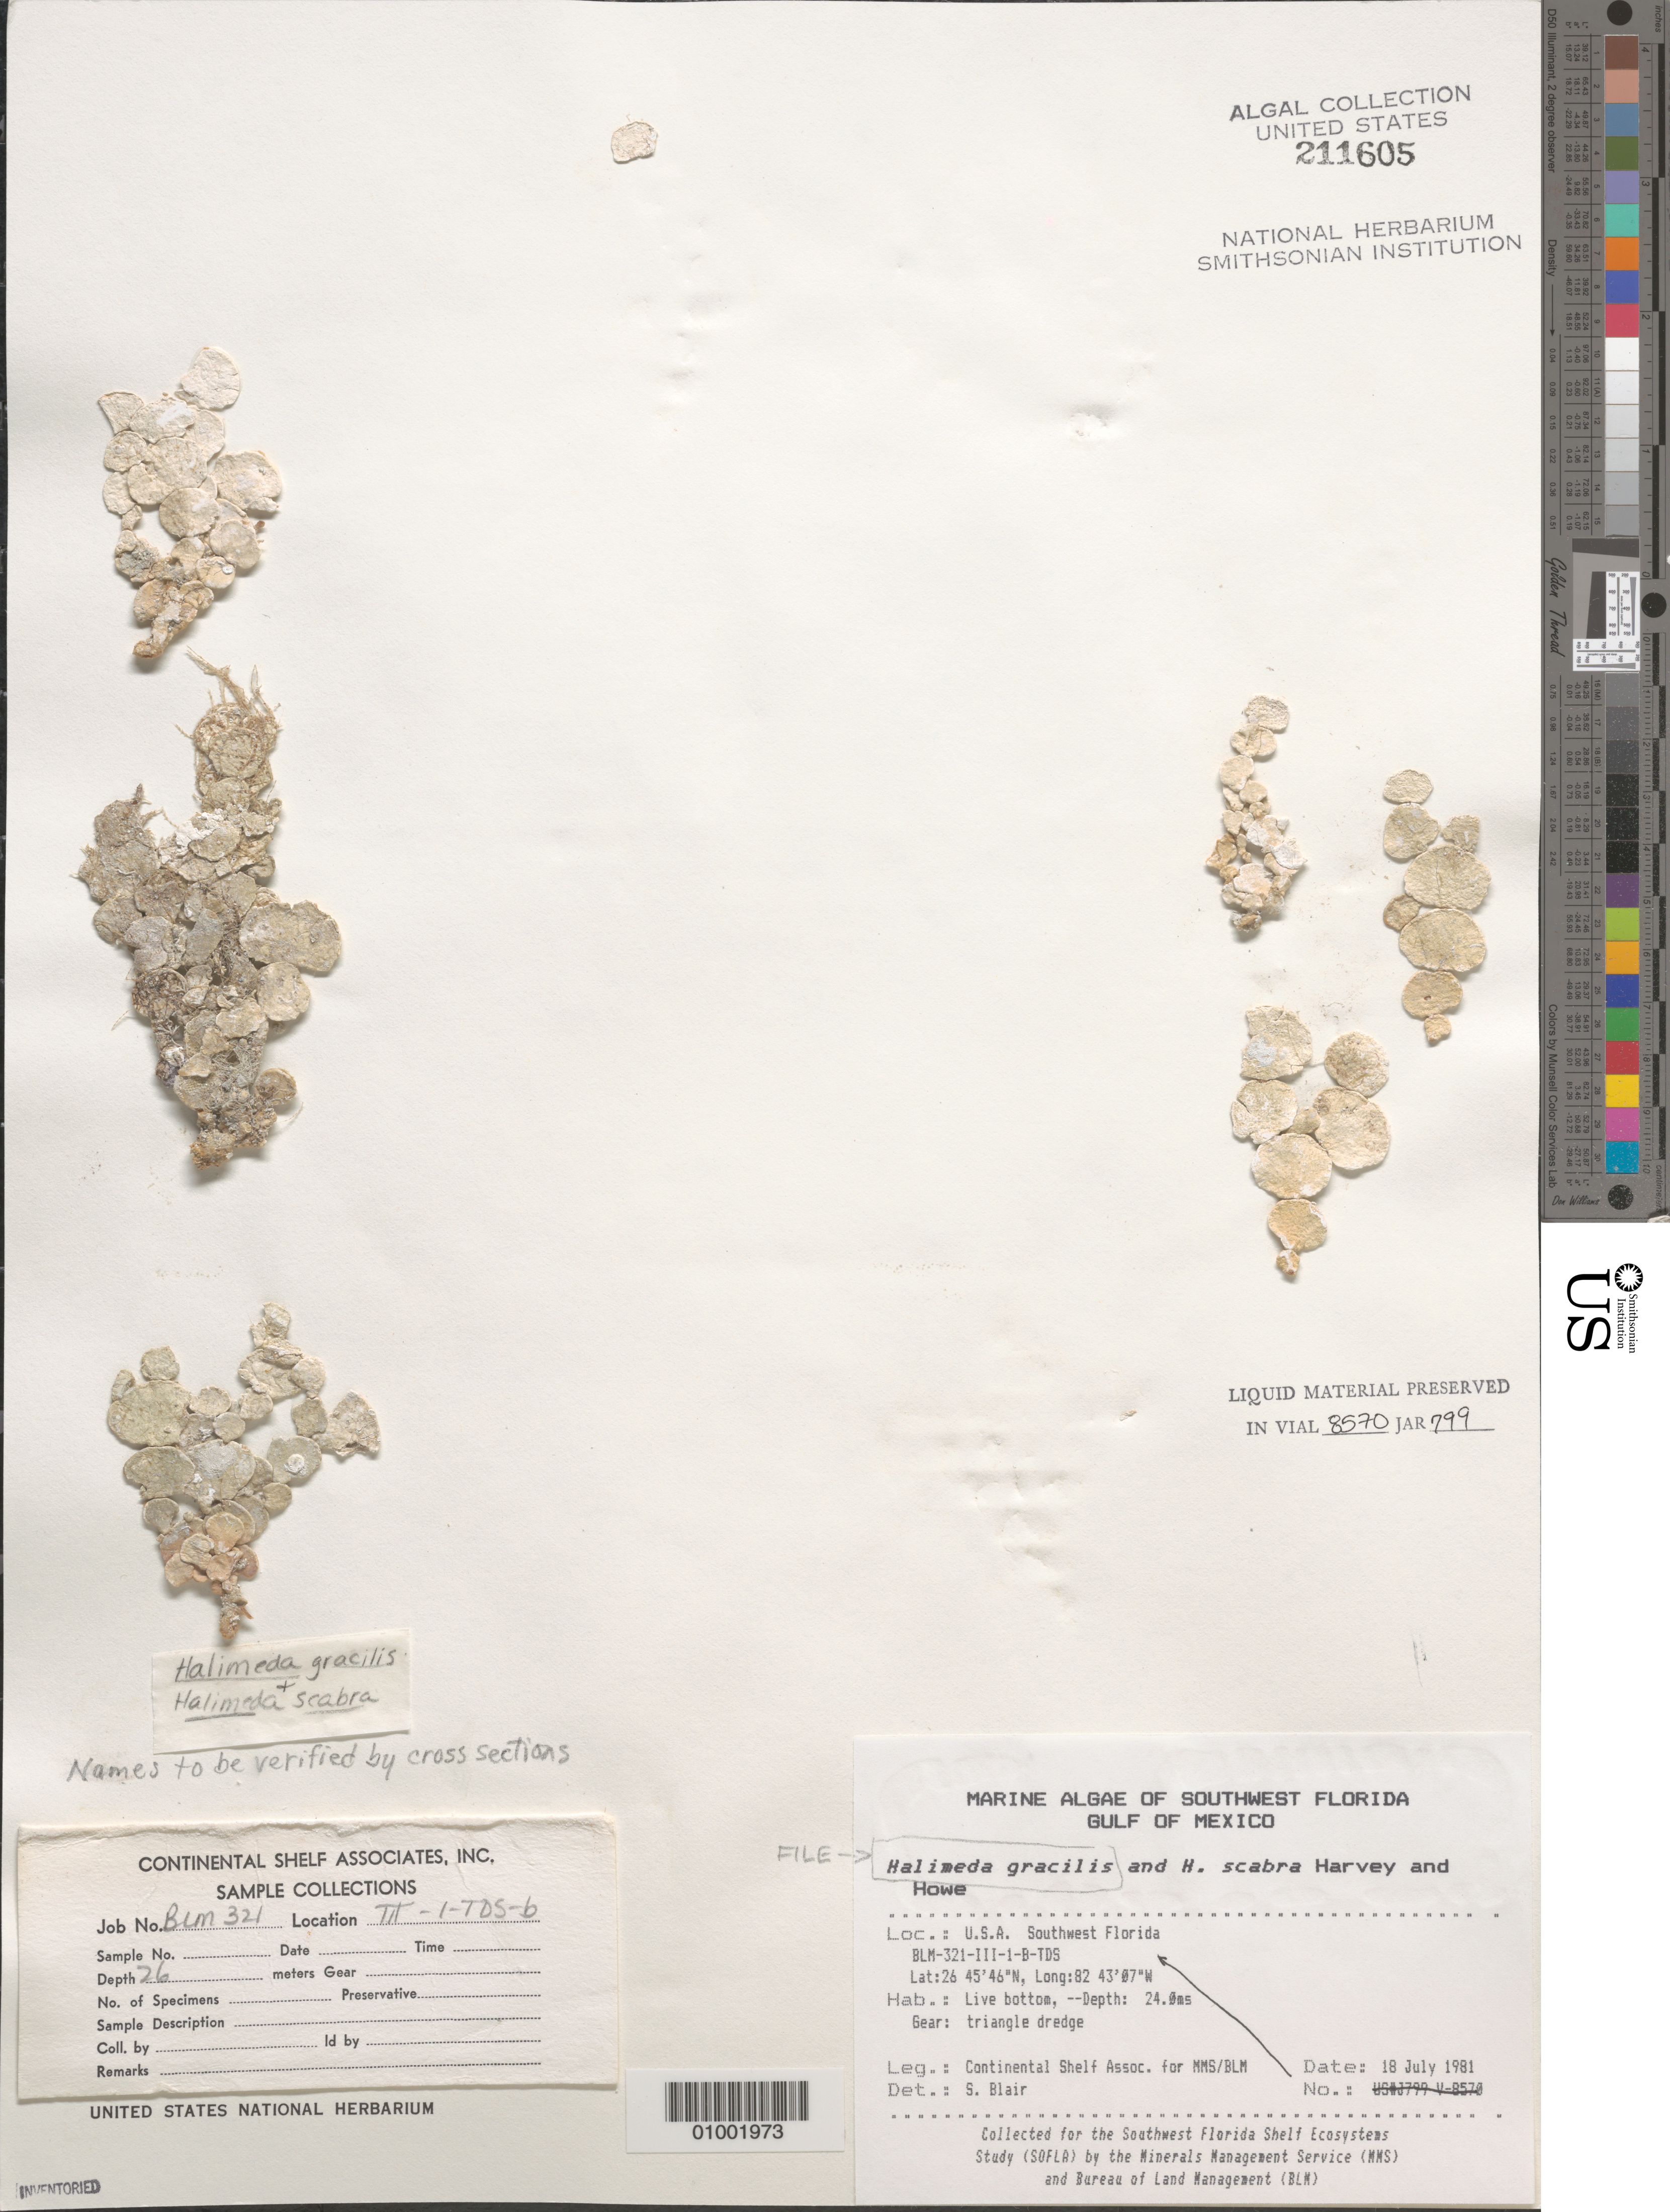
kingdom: Plantae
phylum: Chlorophyta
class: Ulvophyceae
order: Bryopsidales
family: Halimedaceae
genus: Halimeda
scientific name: Halimeda gracilis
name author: Harv. ex J. Agardh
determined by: Blair, S. M.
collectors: Continental Shelf Associates for the MMS/BLM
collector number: BLM-321-III-1-B-TDS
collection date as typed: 18 Jul 1981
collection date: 1981-07-18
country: United States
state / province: Florida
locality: Gulf of Mexico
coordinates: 26 45'46"N, 82 43'07"W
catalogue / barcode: US 211605